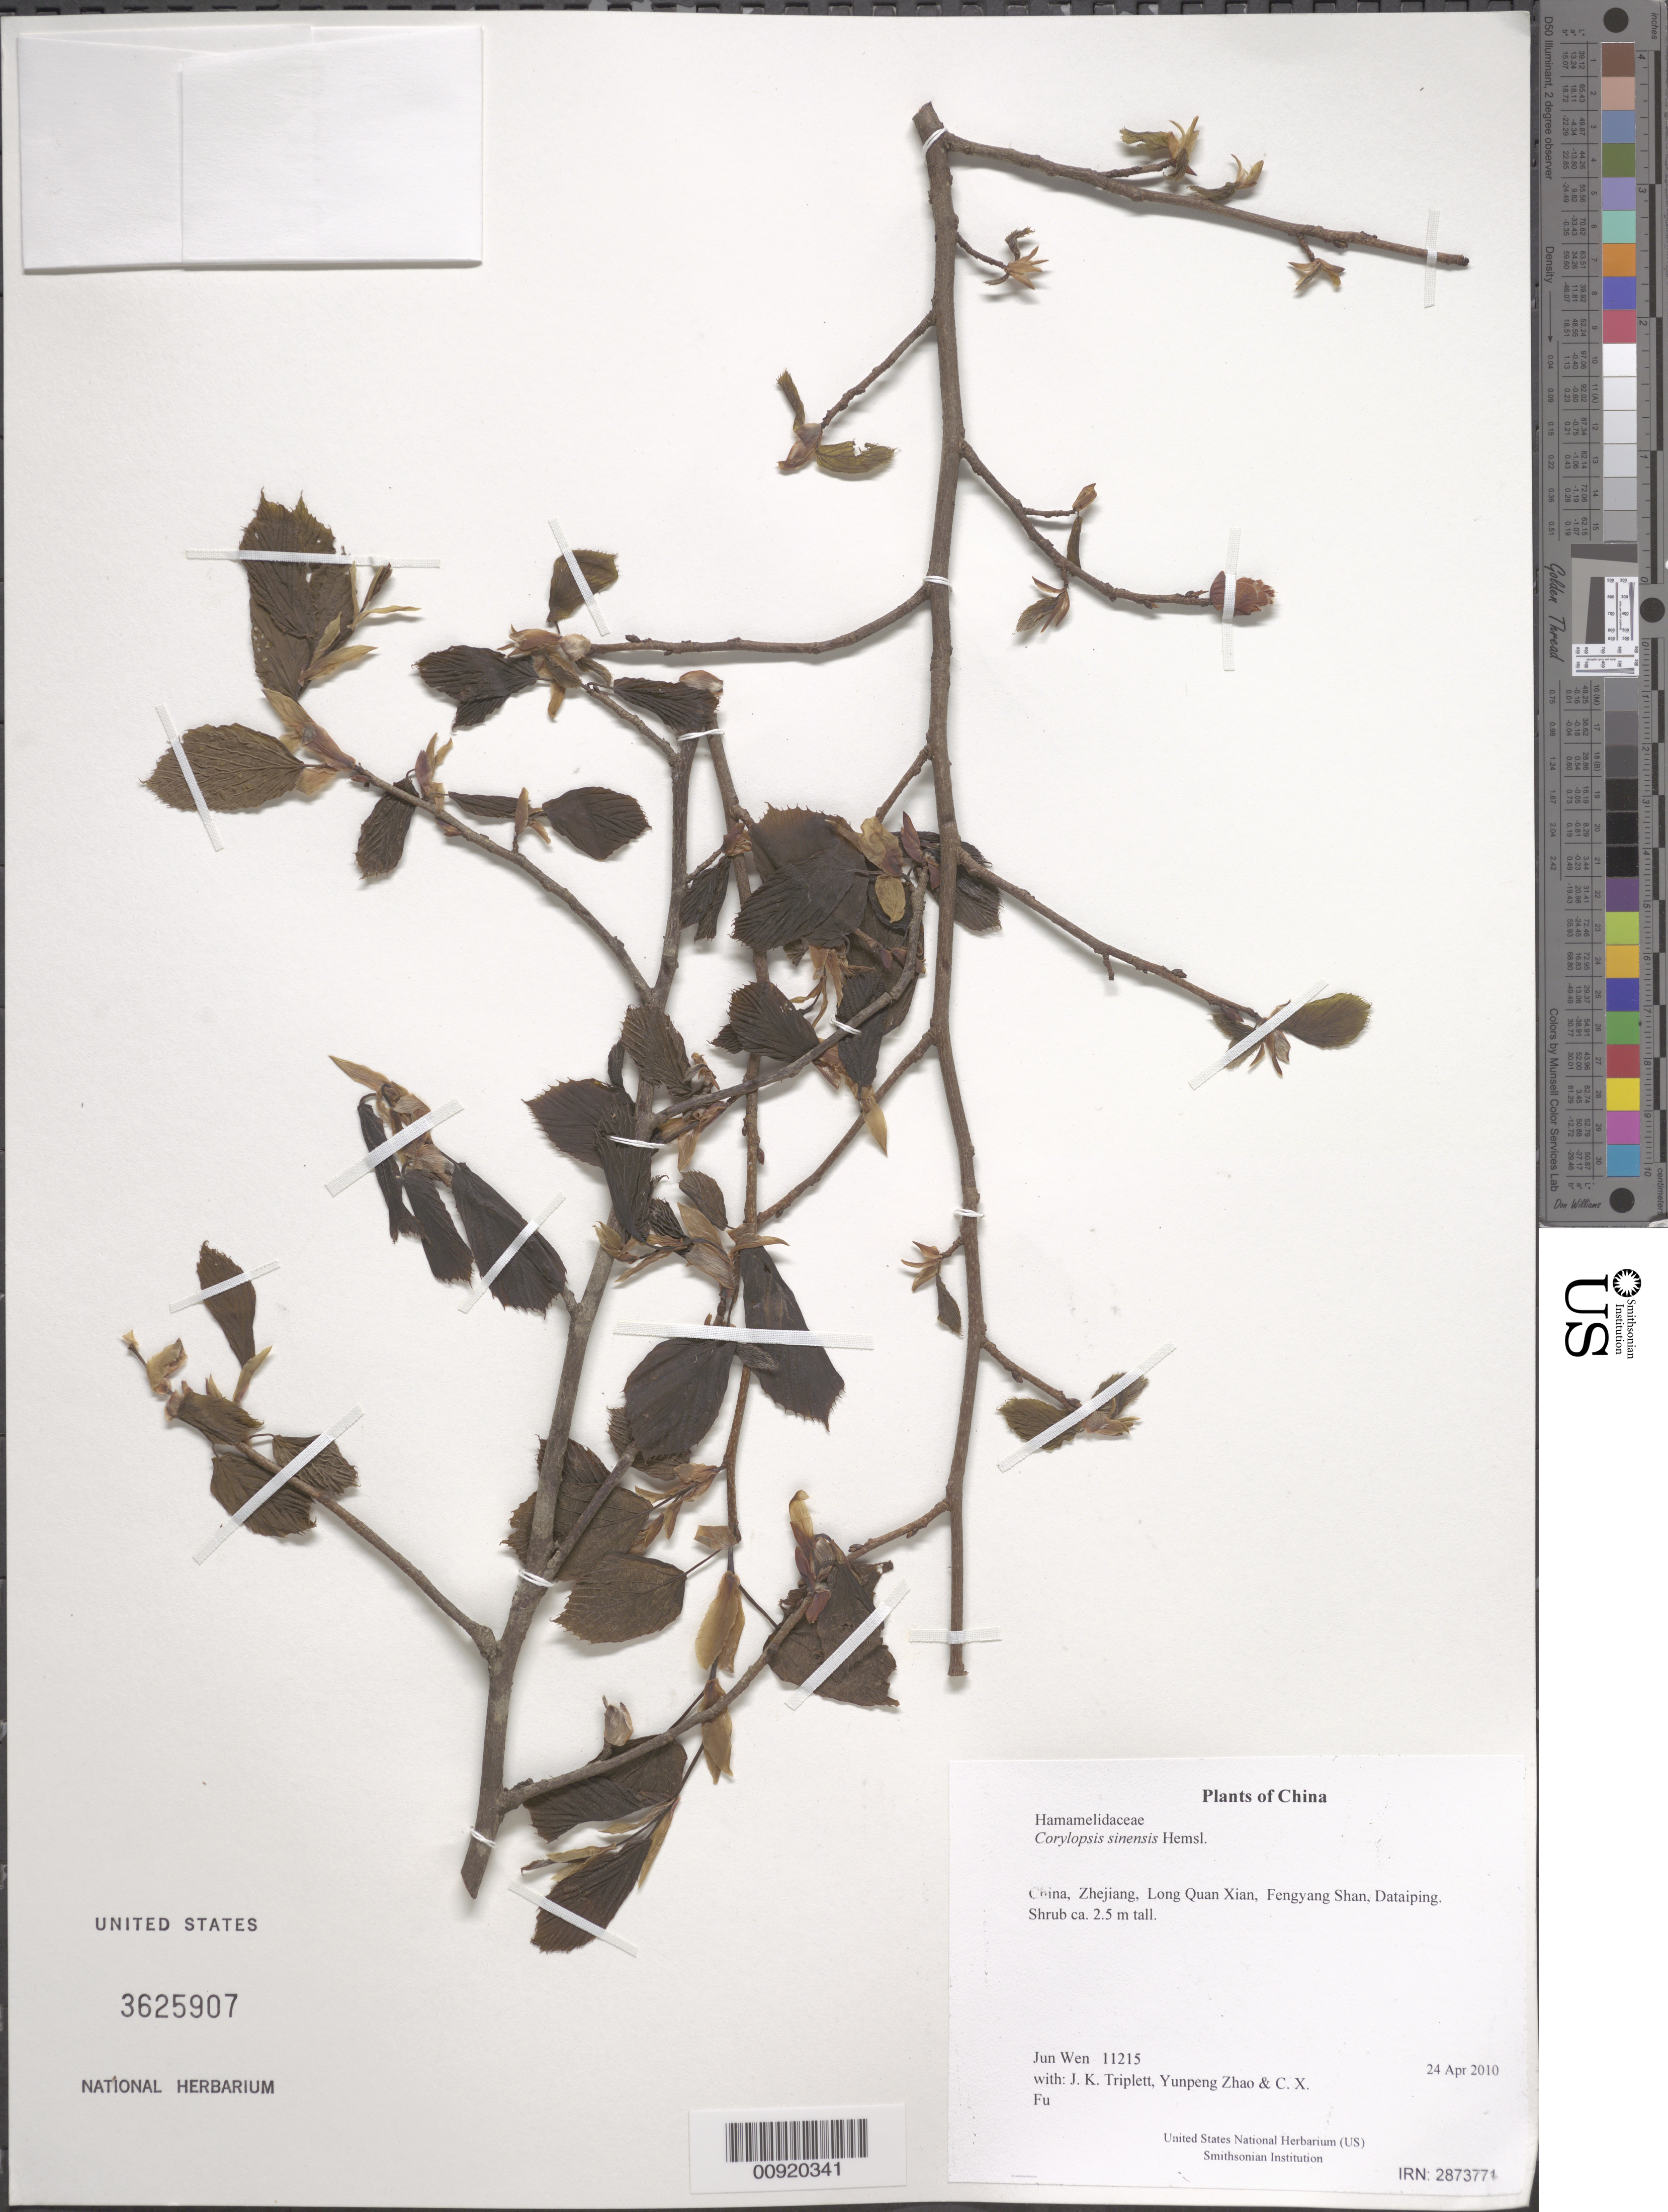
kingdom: Plantae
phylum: Tracheophyta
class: Magnoliopsida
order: Saxifragales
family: Hamamelidaceae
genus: Corylopsis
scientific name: Corylopsis sinensis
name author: Hemsl.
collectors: J. Wen, J. K. Triplett, Yunpeng Zhao & C. X. Fu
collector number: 11215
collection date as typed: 24 Apr 2010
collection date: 2010-04-24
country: China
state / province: Zhejiang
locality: Long Quan Xian, Fengyang Shan, Dataiping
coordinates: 27 54 52.33 N, 119 10 12.54 E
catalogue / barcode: US 3625907